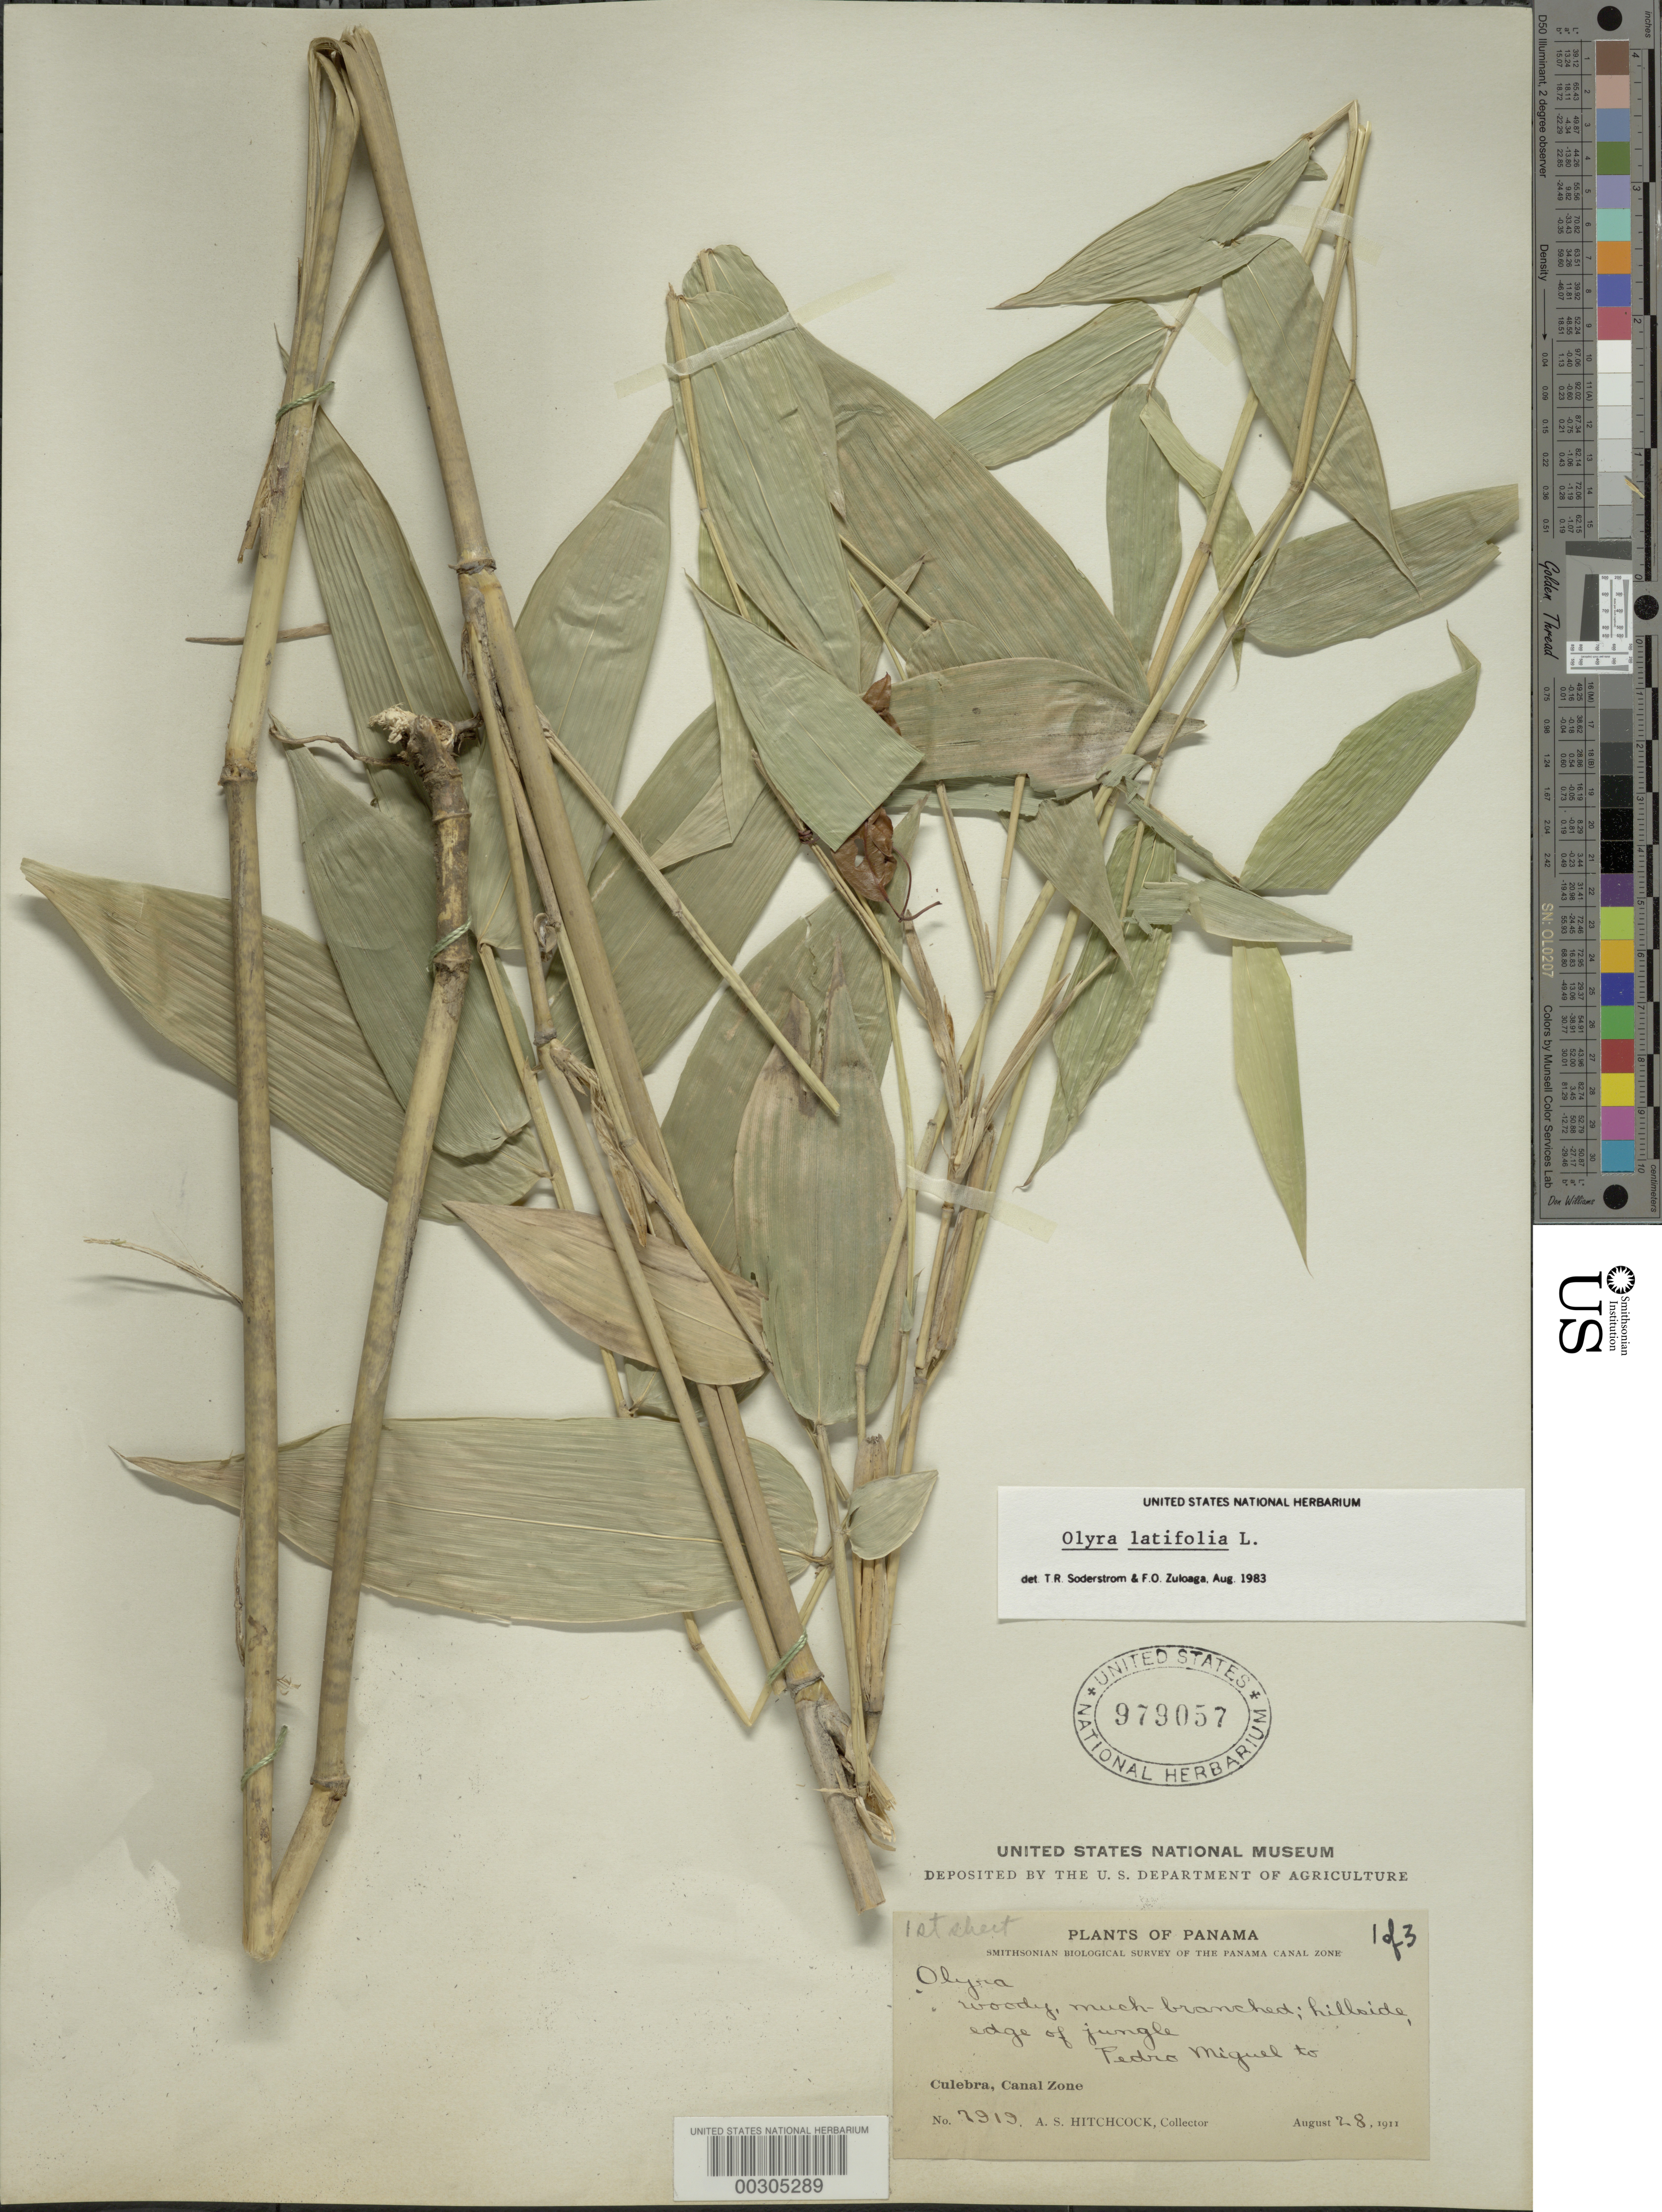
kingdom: Plantae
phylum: Tracheophyta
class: Liliopsida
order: Poales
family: Poaceae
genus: Olyra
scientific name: Olyra latifolia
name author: L.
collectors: A. S. Hitchcock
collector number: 7919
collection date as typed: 28 Aug 1911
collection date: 1911-08-28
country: Panama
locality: Culebra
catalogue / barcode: US 979057